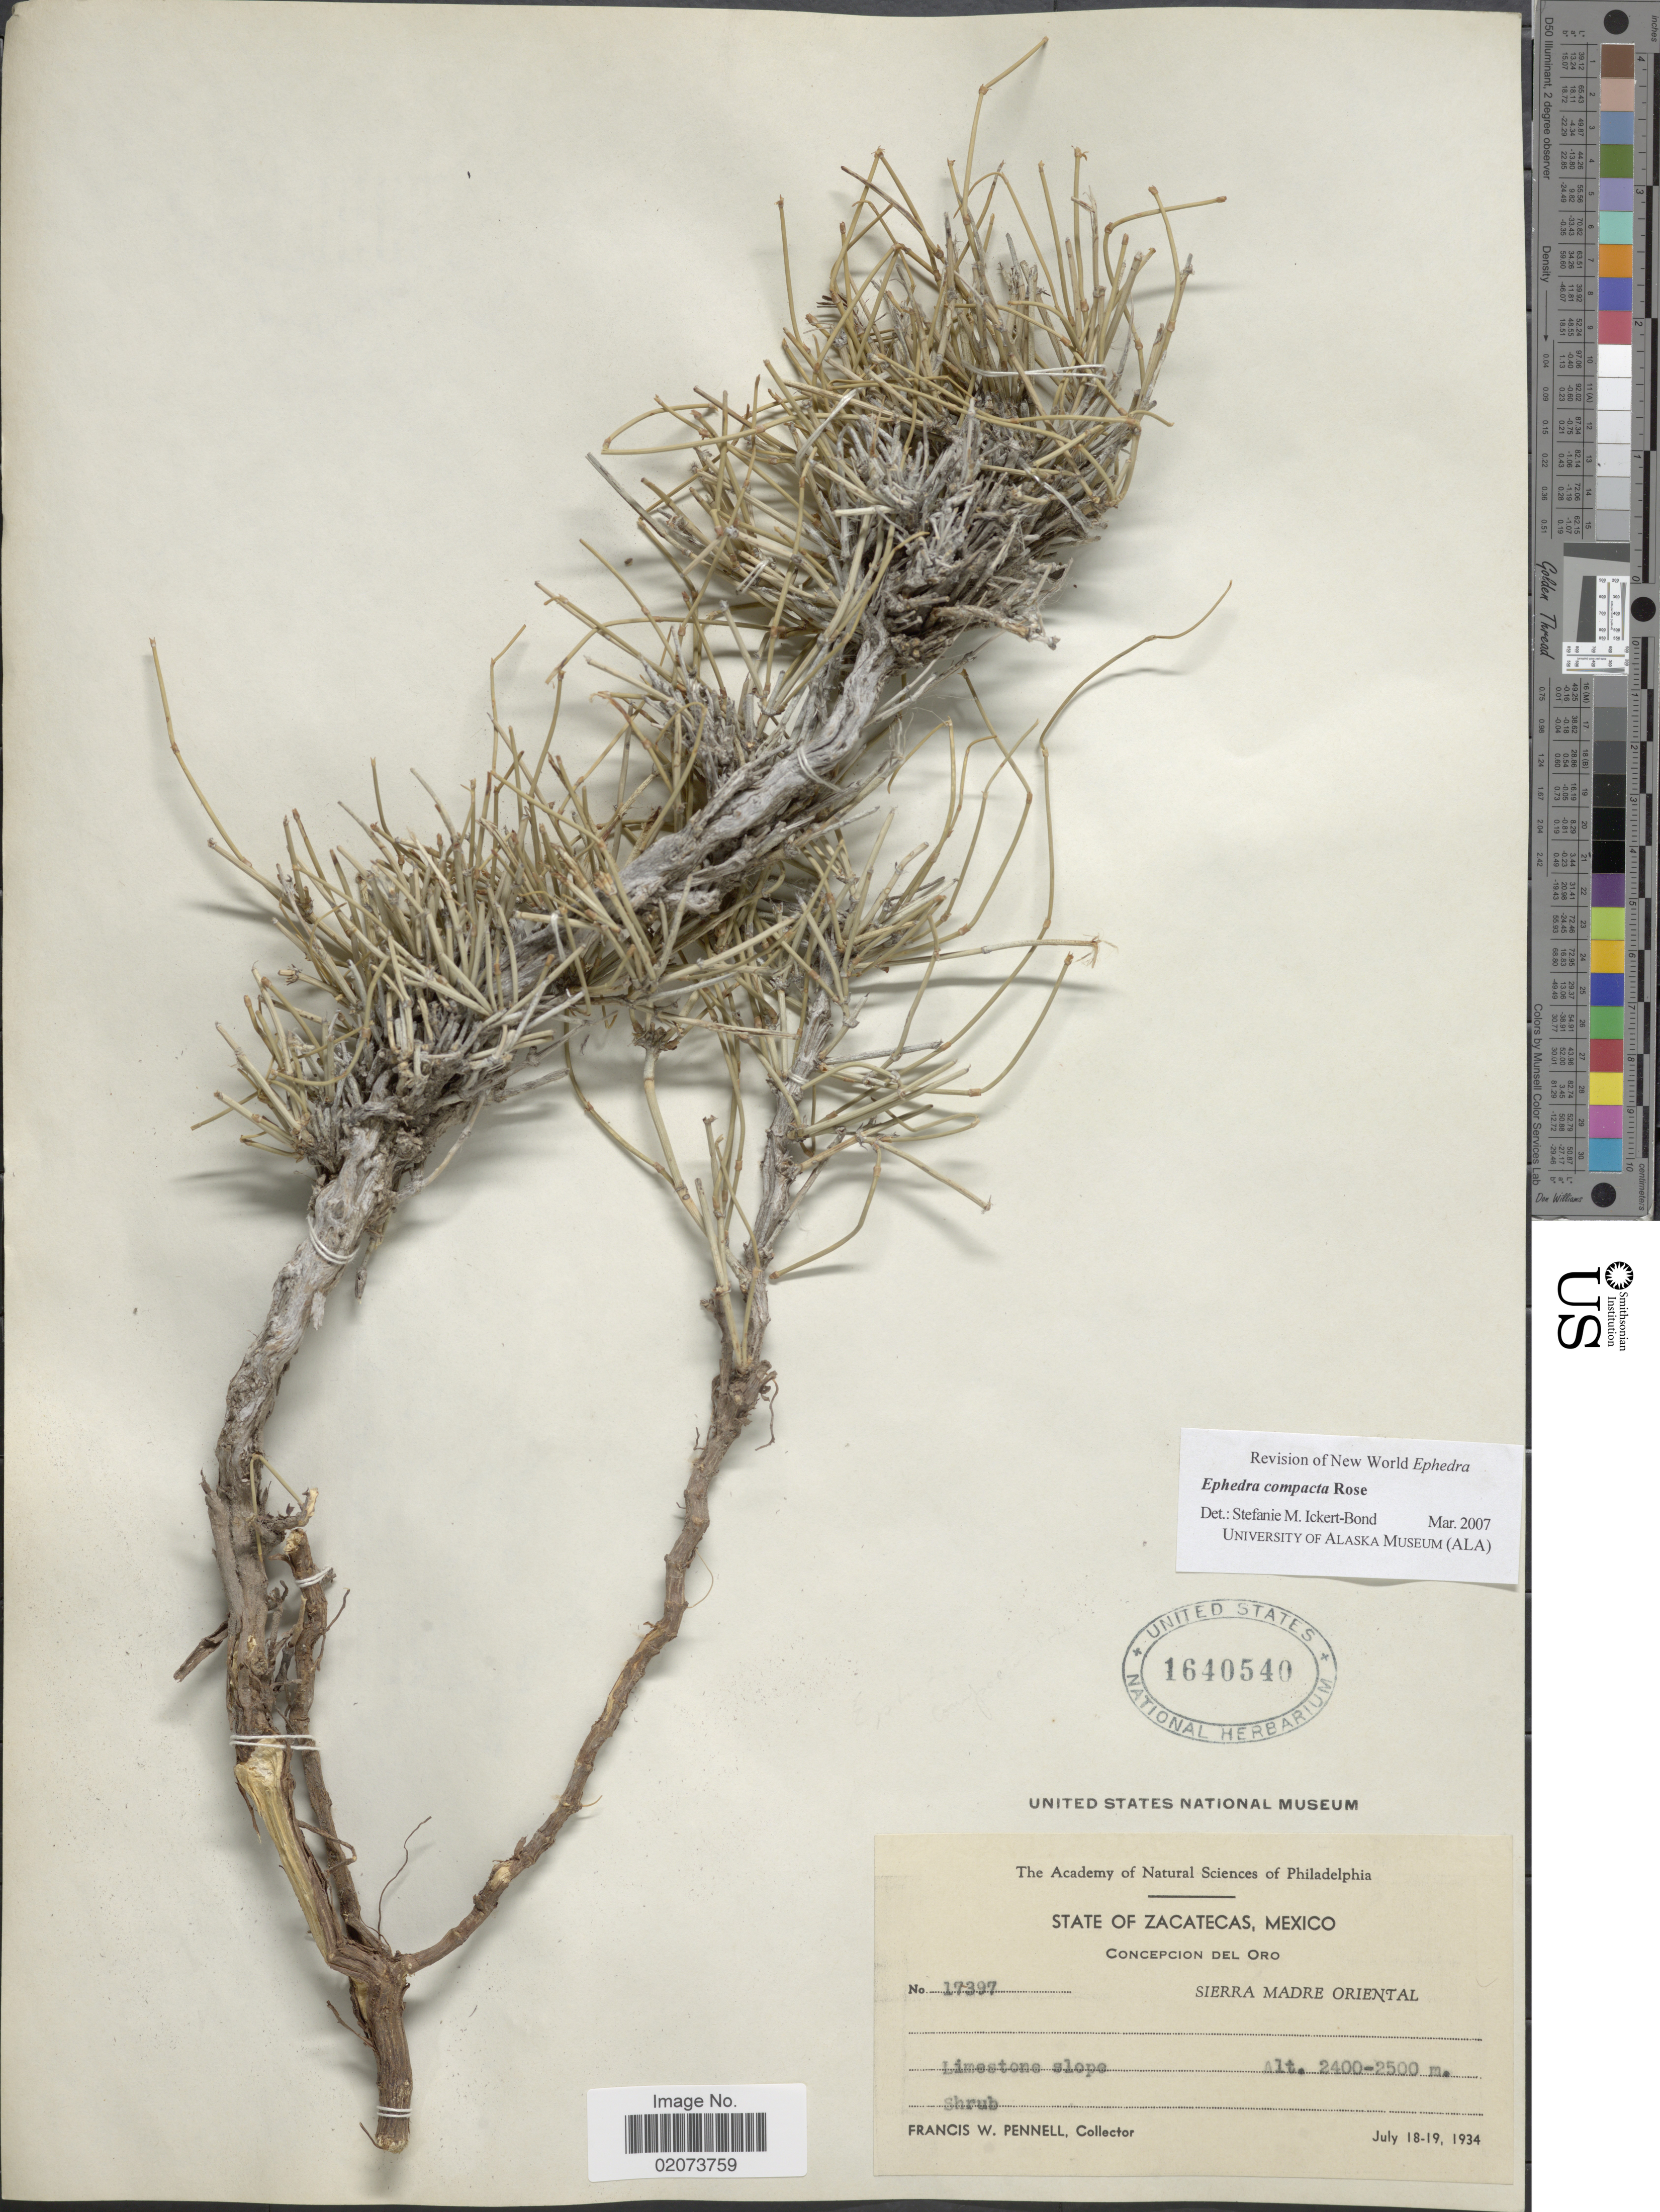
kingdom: Plantae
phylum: Tracheophyta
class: Gnetopsida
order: Ephedrales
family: Ephedraceae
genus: Ephedra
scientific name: Ephedra compacta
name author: Rose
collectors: F. W. Pennell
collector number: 17397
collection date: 1934-07-18/1934-07-19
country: Mexico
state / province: Zacatecas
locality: State of Zacatecas, Mexico, Concepcion del Oro, Sierra Madre Oriental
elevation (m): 2400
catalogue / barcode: US 1640540